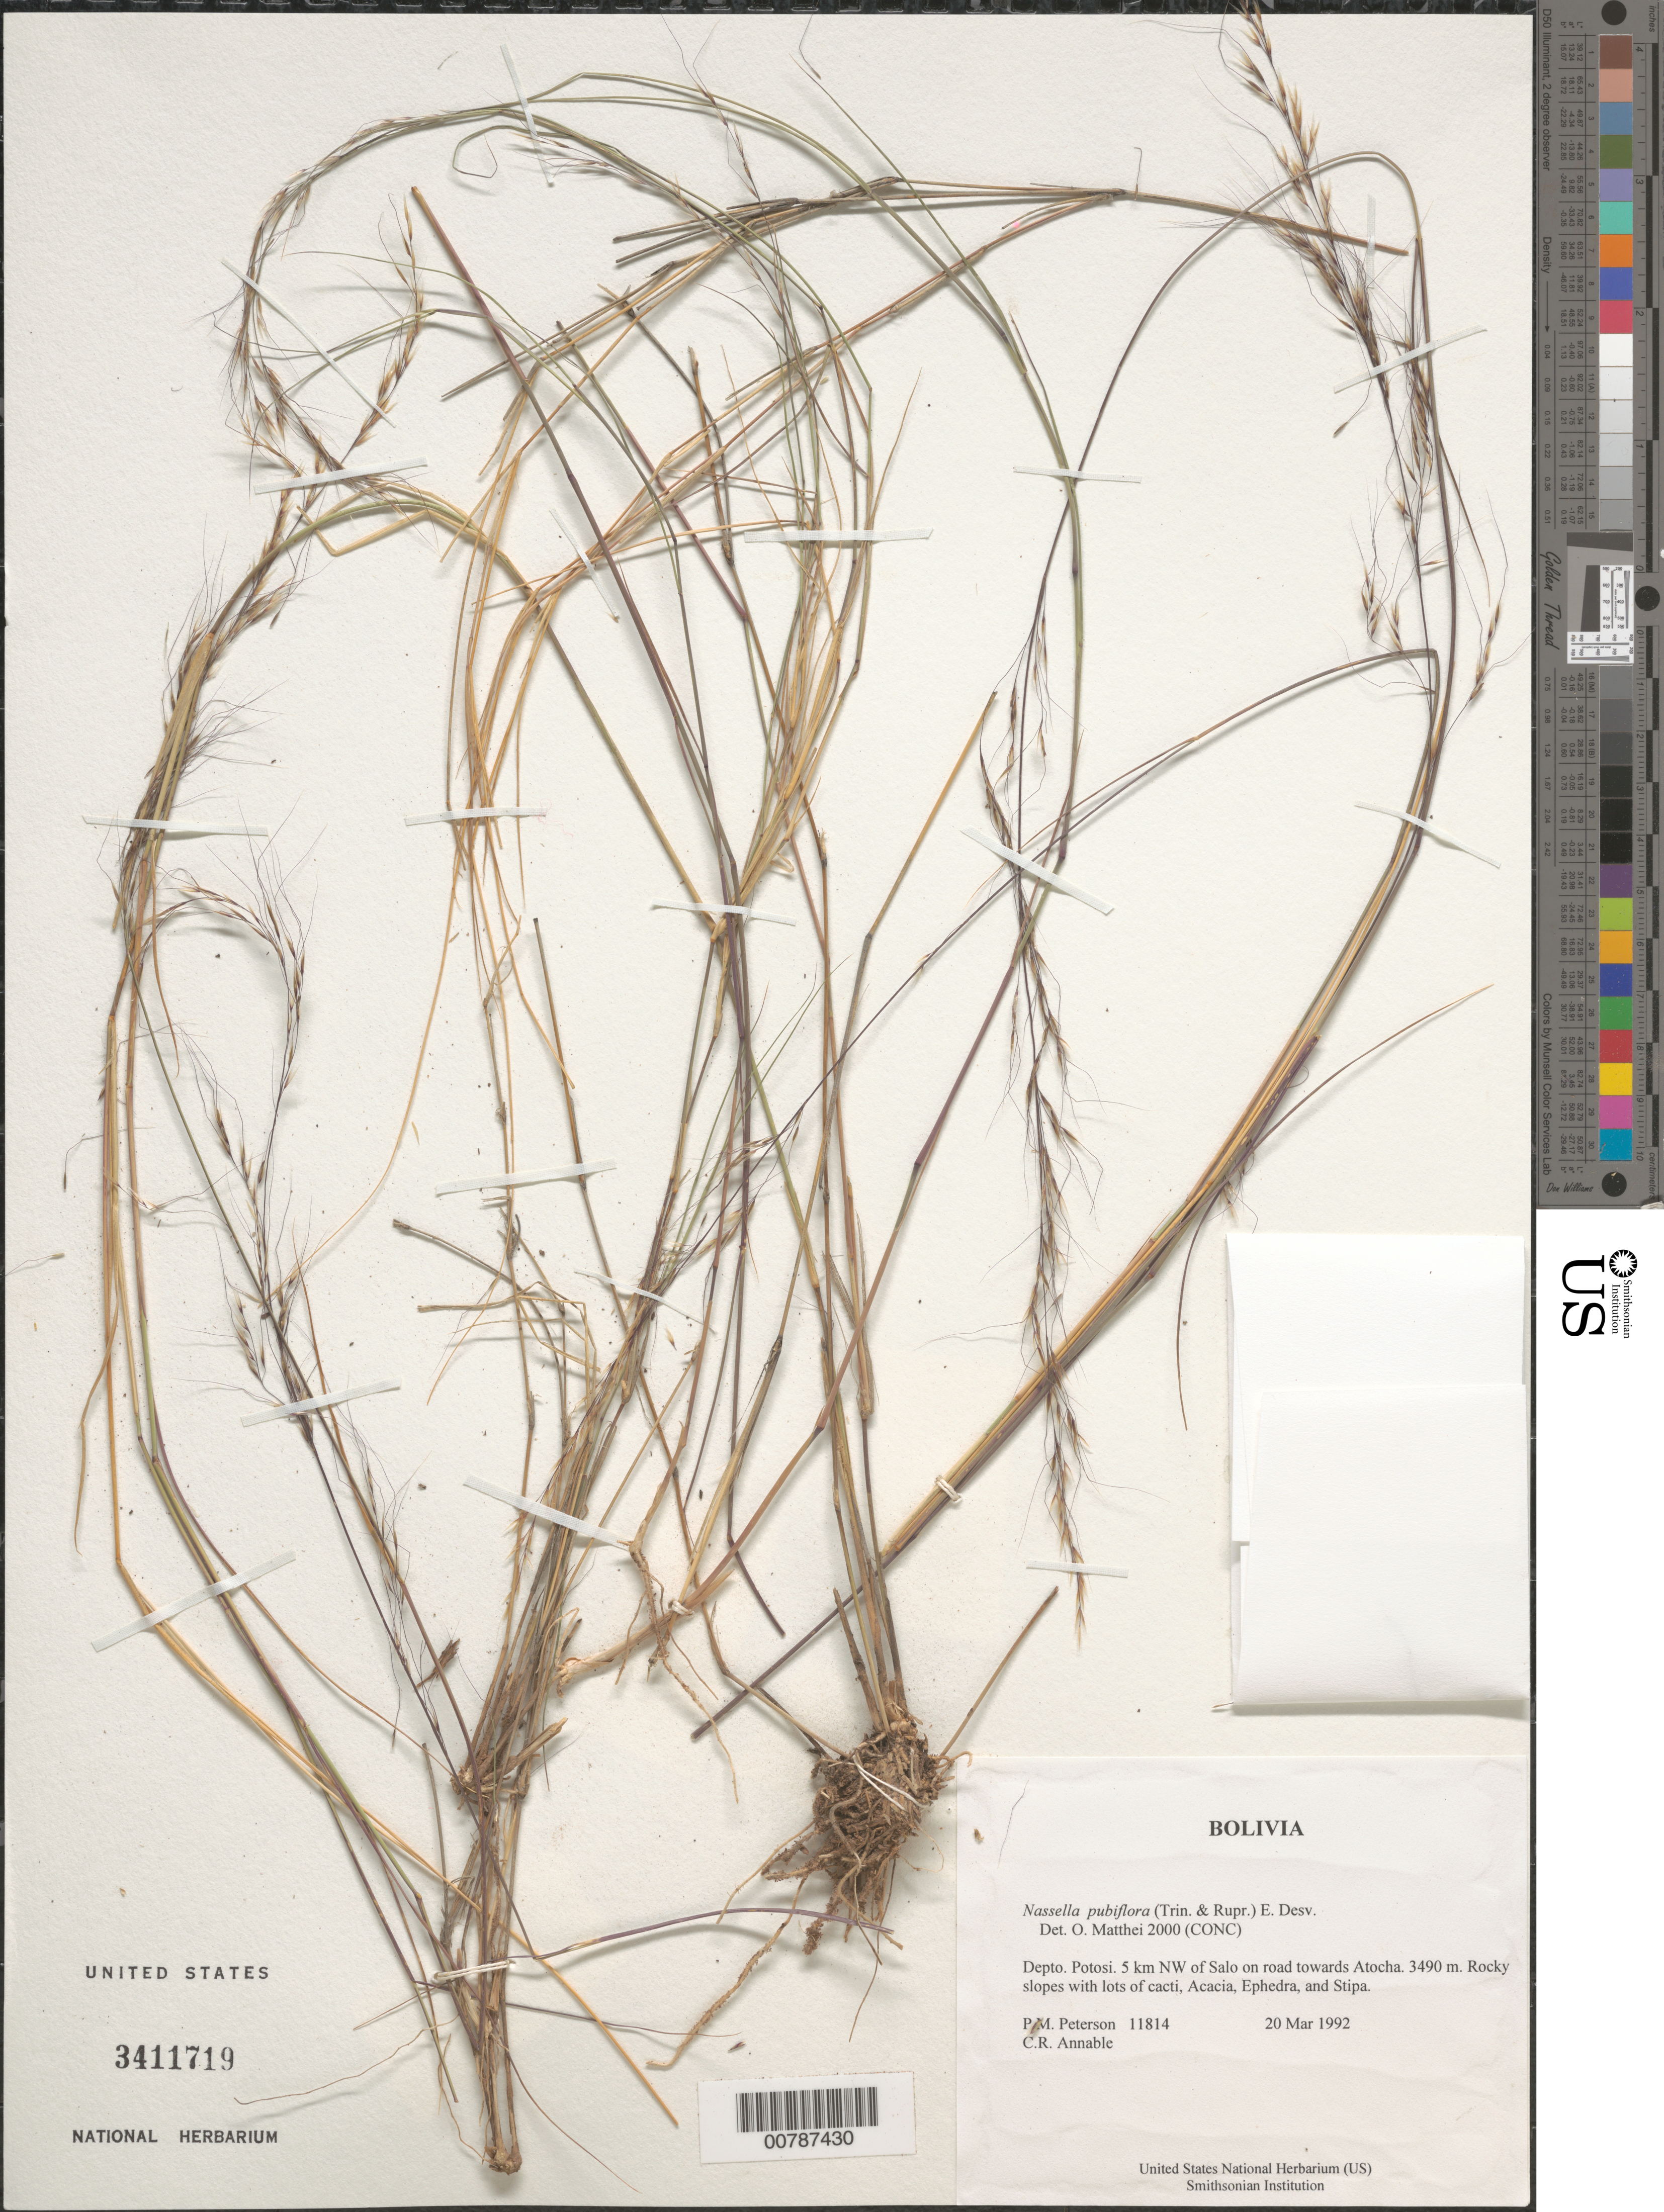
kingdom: Plantae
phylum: Tracheophyta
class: Liliopsida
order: Poales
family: Poaceae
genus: Nassella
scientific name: Nassella pubiflora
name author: (Trin. & Rupr.) É. Desv.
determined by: Matthei, O. R.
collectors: P. M. Peterson & C. R. Annable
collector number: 11814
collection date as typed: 20 Mar 1992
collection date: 1992-03-20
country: Bolivia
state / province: Potosi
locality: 5 km NW of Salo on road towards Atocha.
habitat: Rocky slopes with lots of cacti, Acacia, Ephedra, and Stipa.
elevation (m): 3490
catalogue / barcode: US 3411719